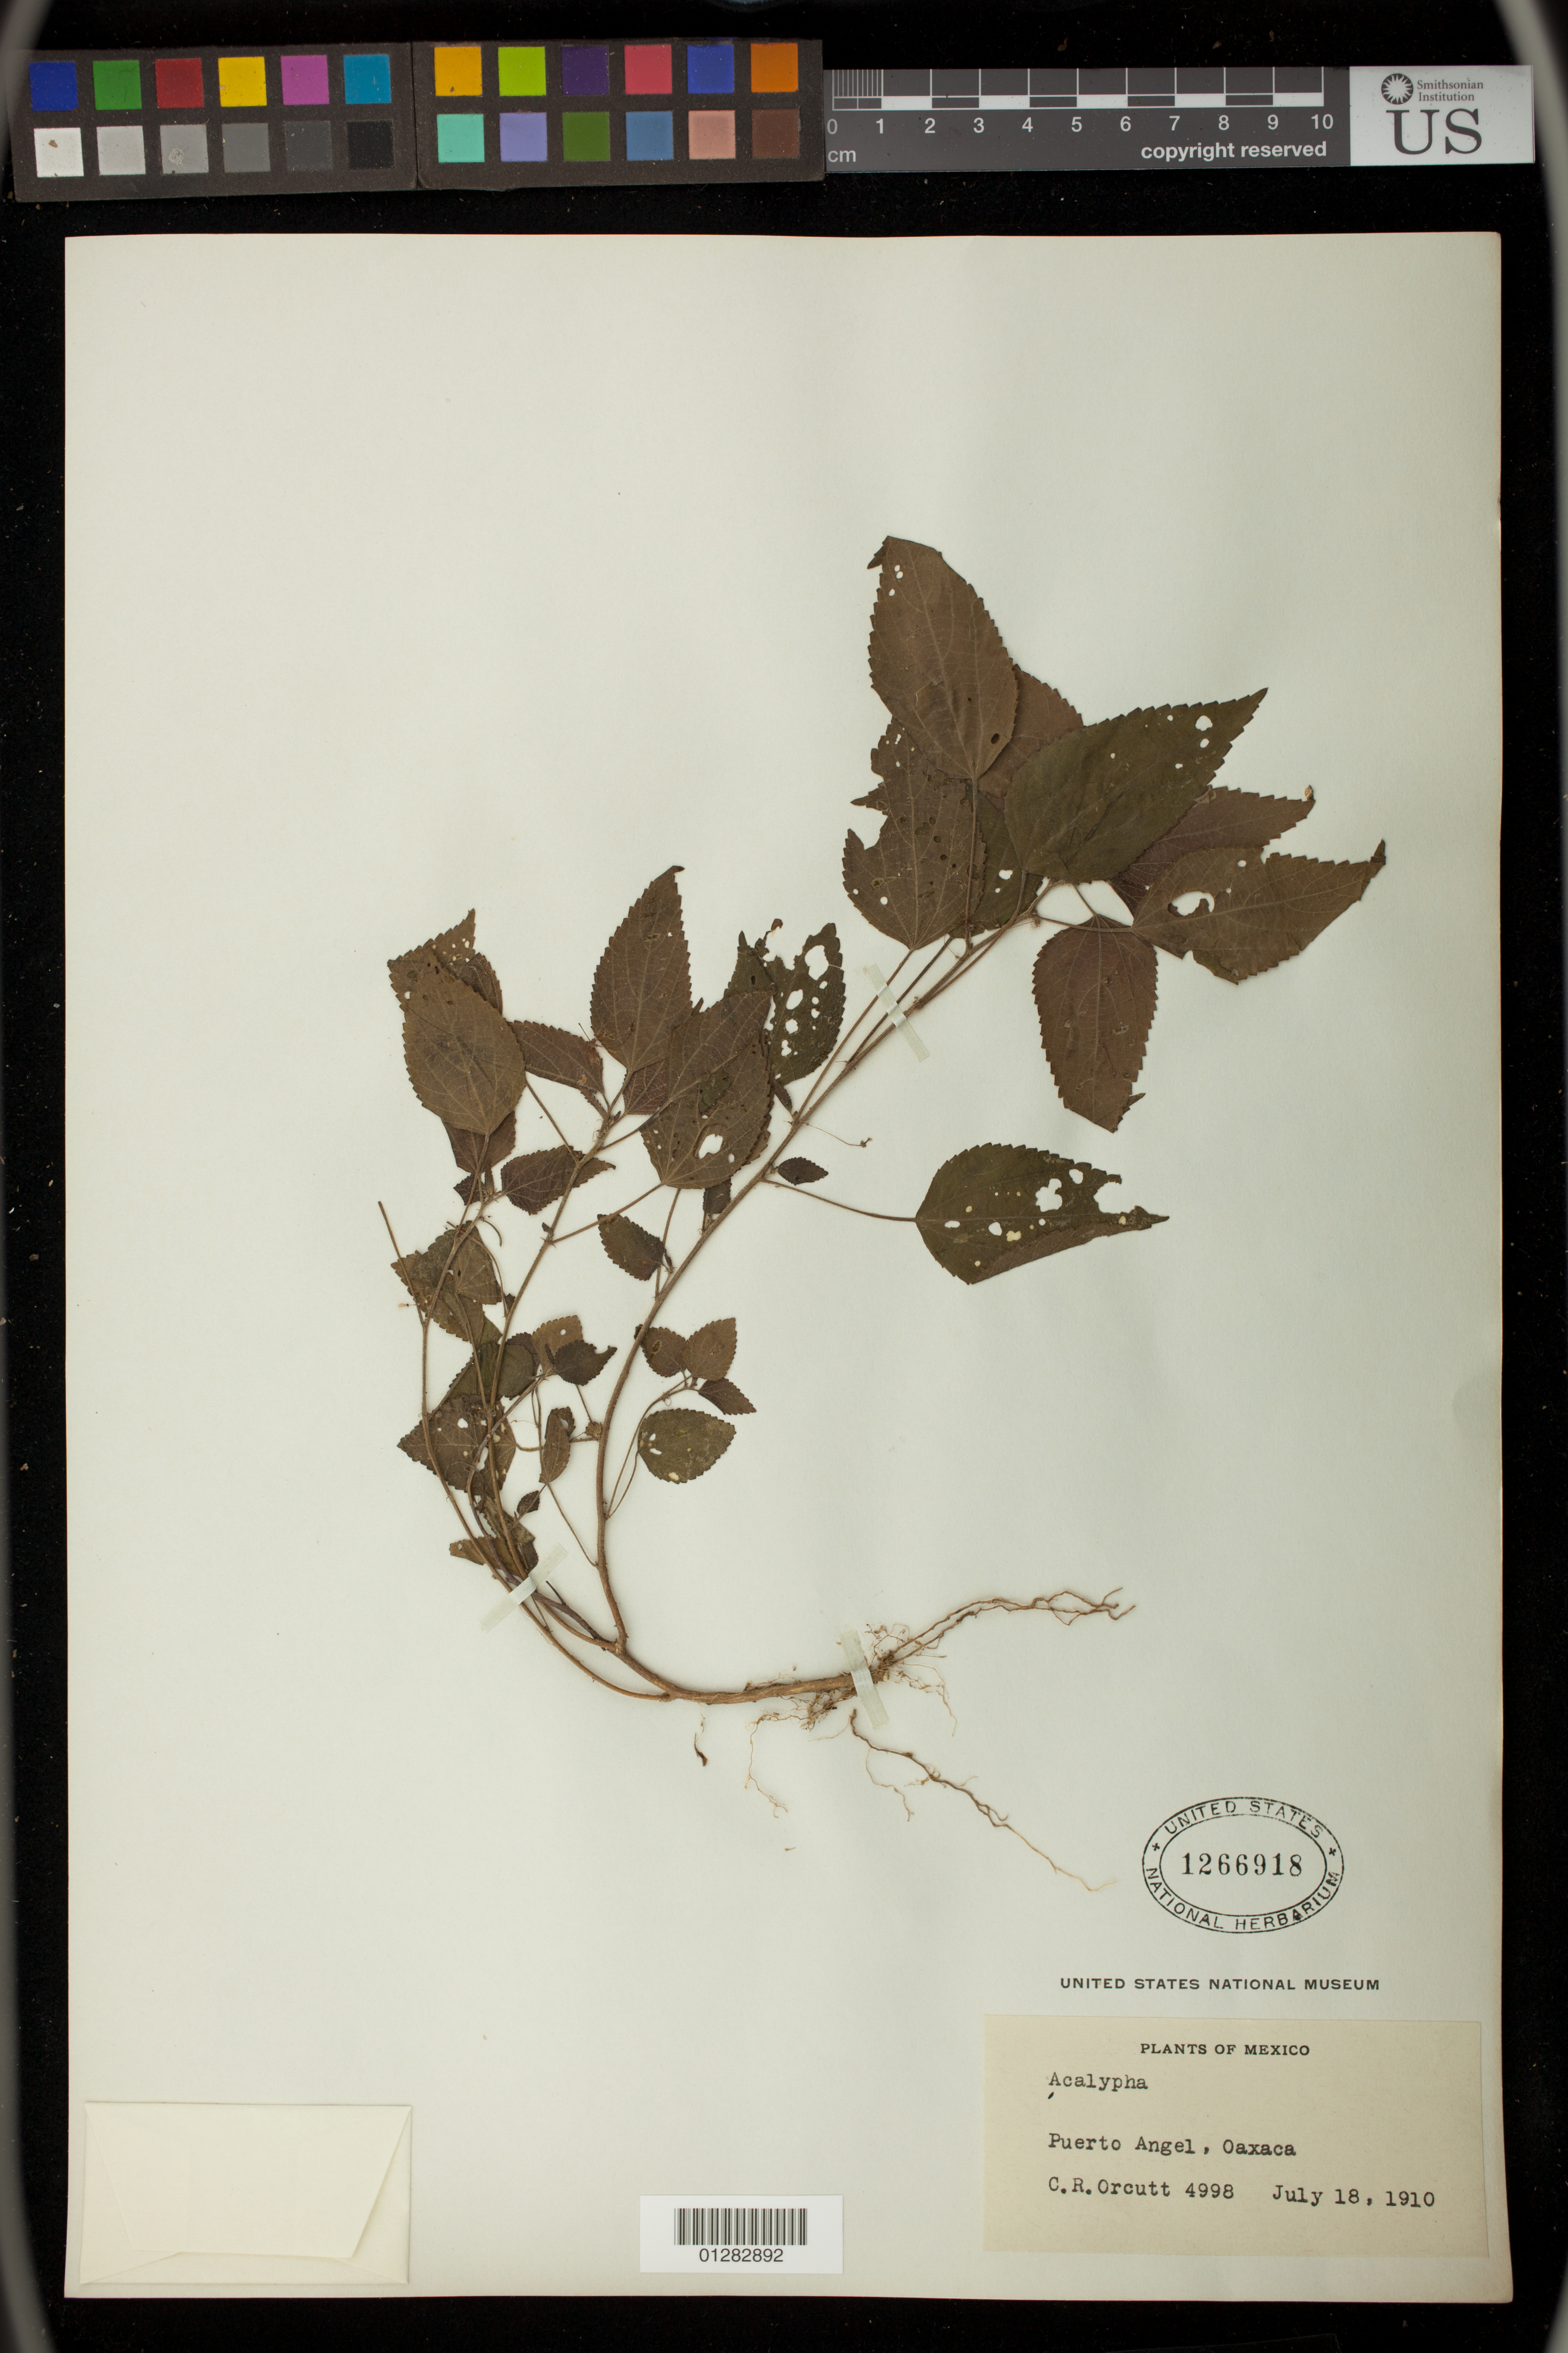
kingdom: Plantae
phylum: Tracheophyta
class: Magnoliopsida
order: Malpighiales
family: Euphorbiaceae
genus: Acalypha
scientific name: Acalypha sp.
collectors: C. R. Orcutt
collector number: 4998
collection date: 1910-07-18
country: Mexico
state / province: Oaxaca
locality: Puerto Angel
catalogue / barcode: US 1266918